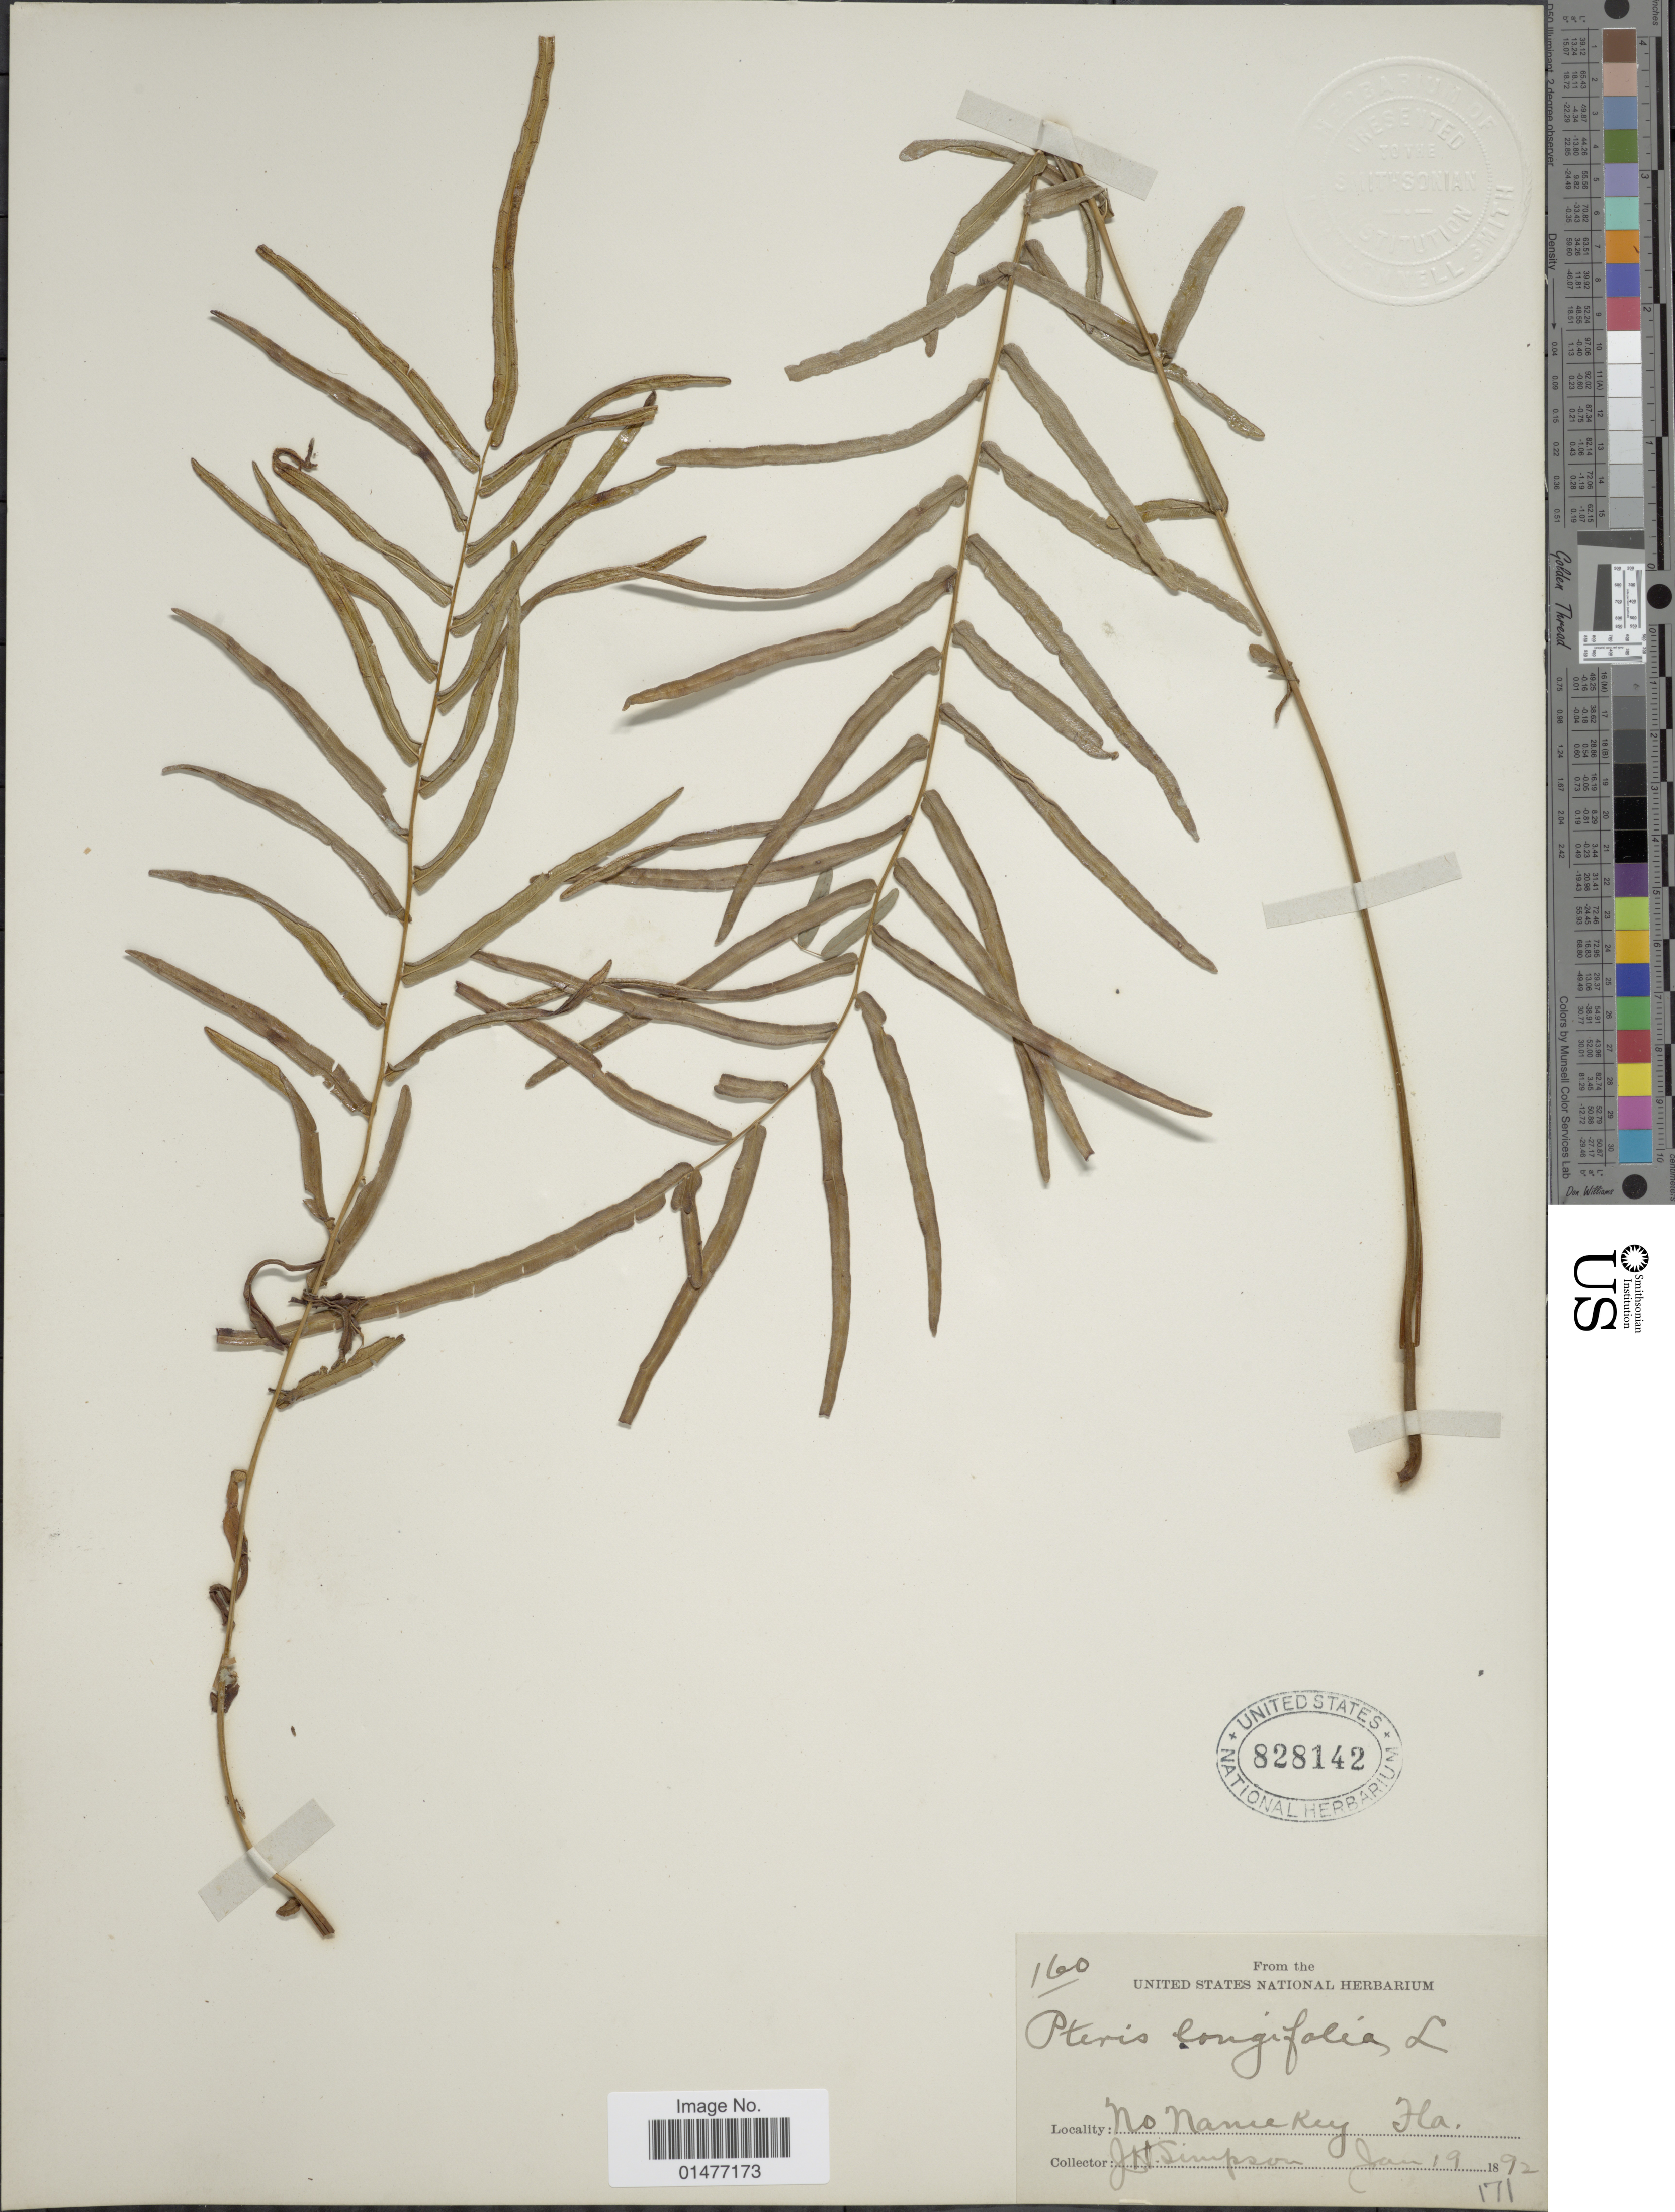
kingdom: Plantae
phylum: Tracheophyta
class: Polypodiopsida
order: Polypodiales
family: Pteridaceae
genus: Pteris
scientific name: Pteris bahamenis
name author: (J. Agardh) Fée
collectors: J. H. Simpson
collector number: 160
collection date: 1892-01-19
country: United States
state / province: Florida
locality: No Name Key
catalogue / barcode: US 828142